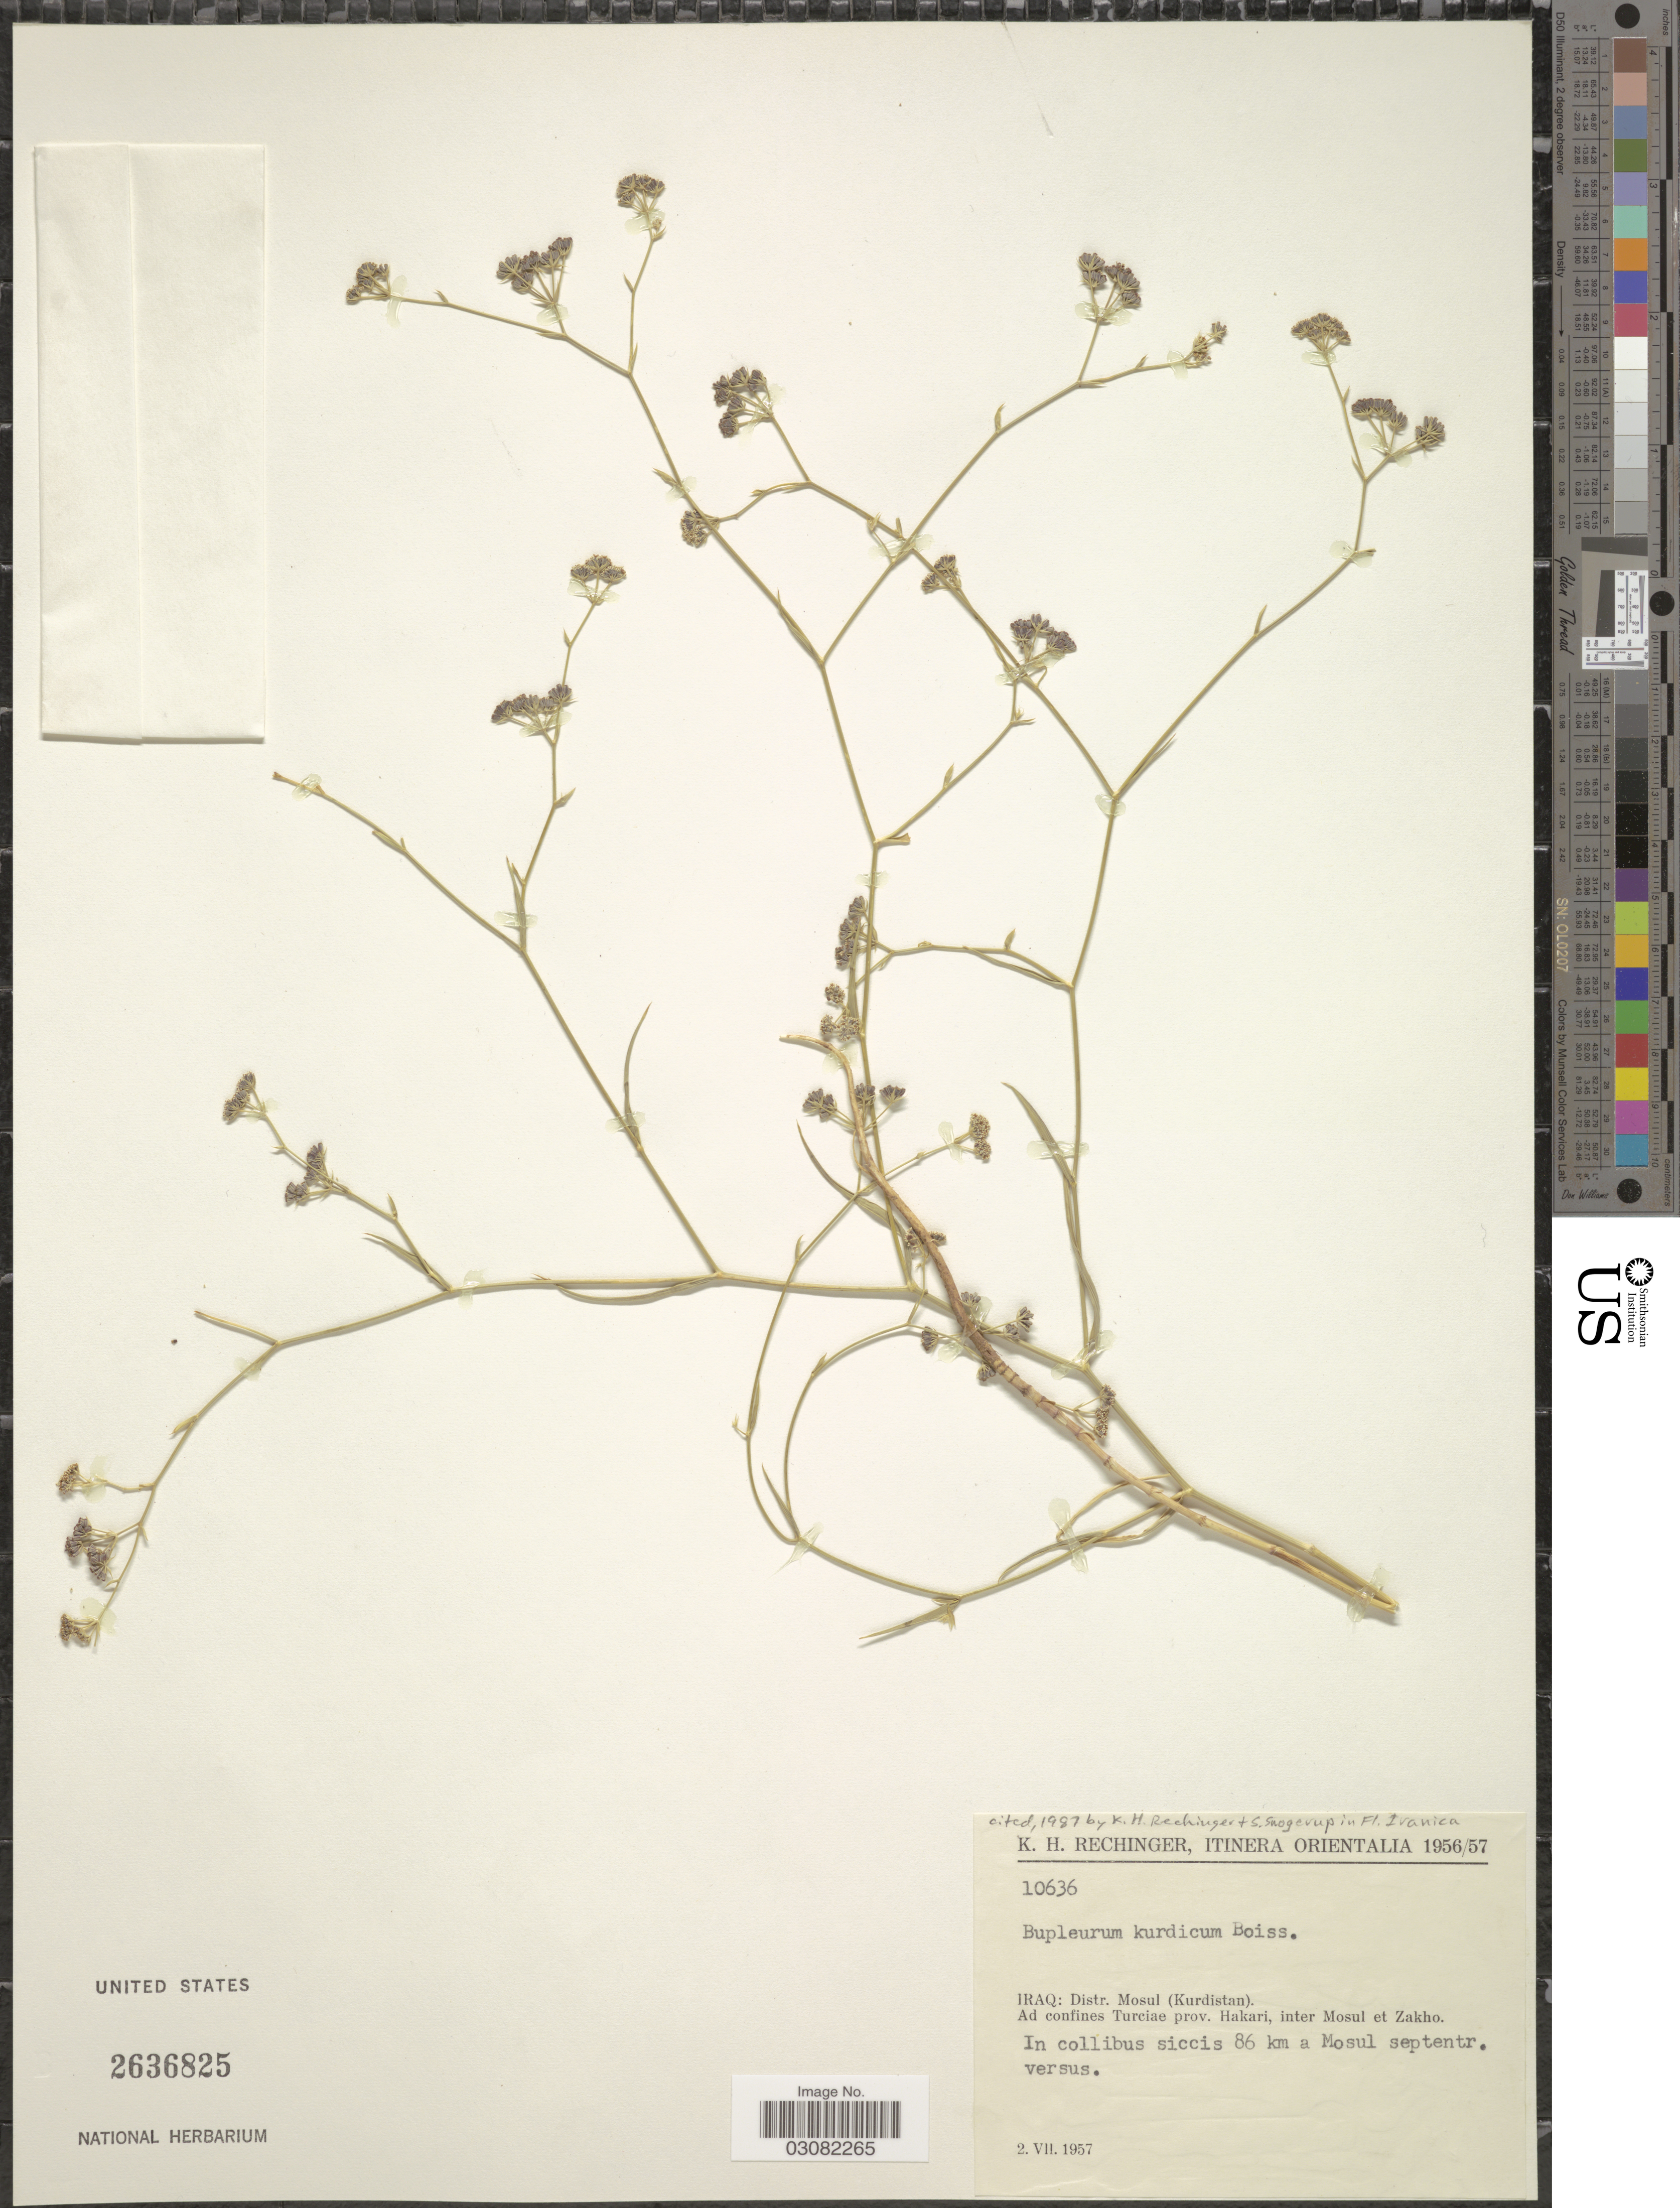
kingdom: Plantae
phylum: Tracheophyta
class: Magnoliopsida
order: Apiales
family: Apiaceae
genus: Bupleurum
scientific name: Bupleurum kurdicum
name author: Boiss.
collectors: K. H. Rechinger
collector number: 10636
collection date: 1957-07-02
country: Iran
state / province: Kurdistan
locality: Orientalia. Distr. Mosul. Ad confines Turciae prov. Hakari, inter Mosul et Zakho. In collibus siccis 86 km a Mosul septentr.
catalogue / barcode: US 2636825